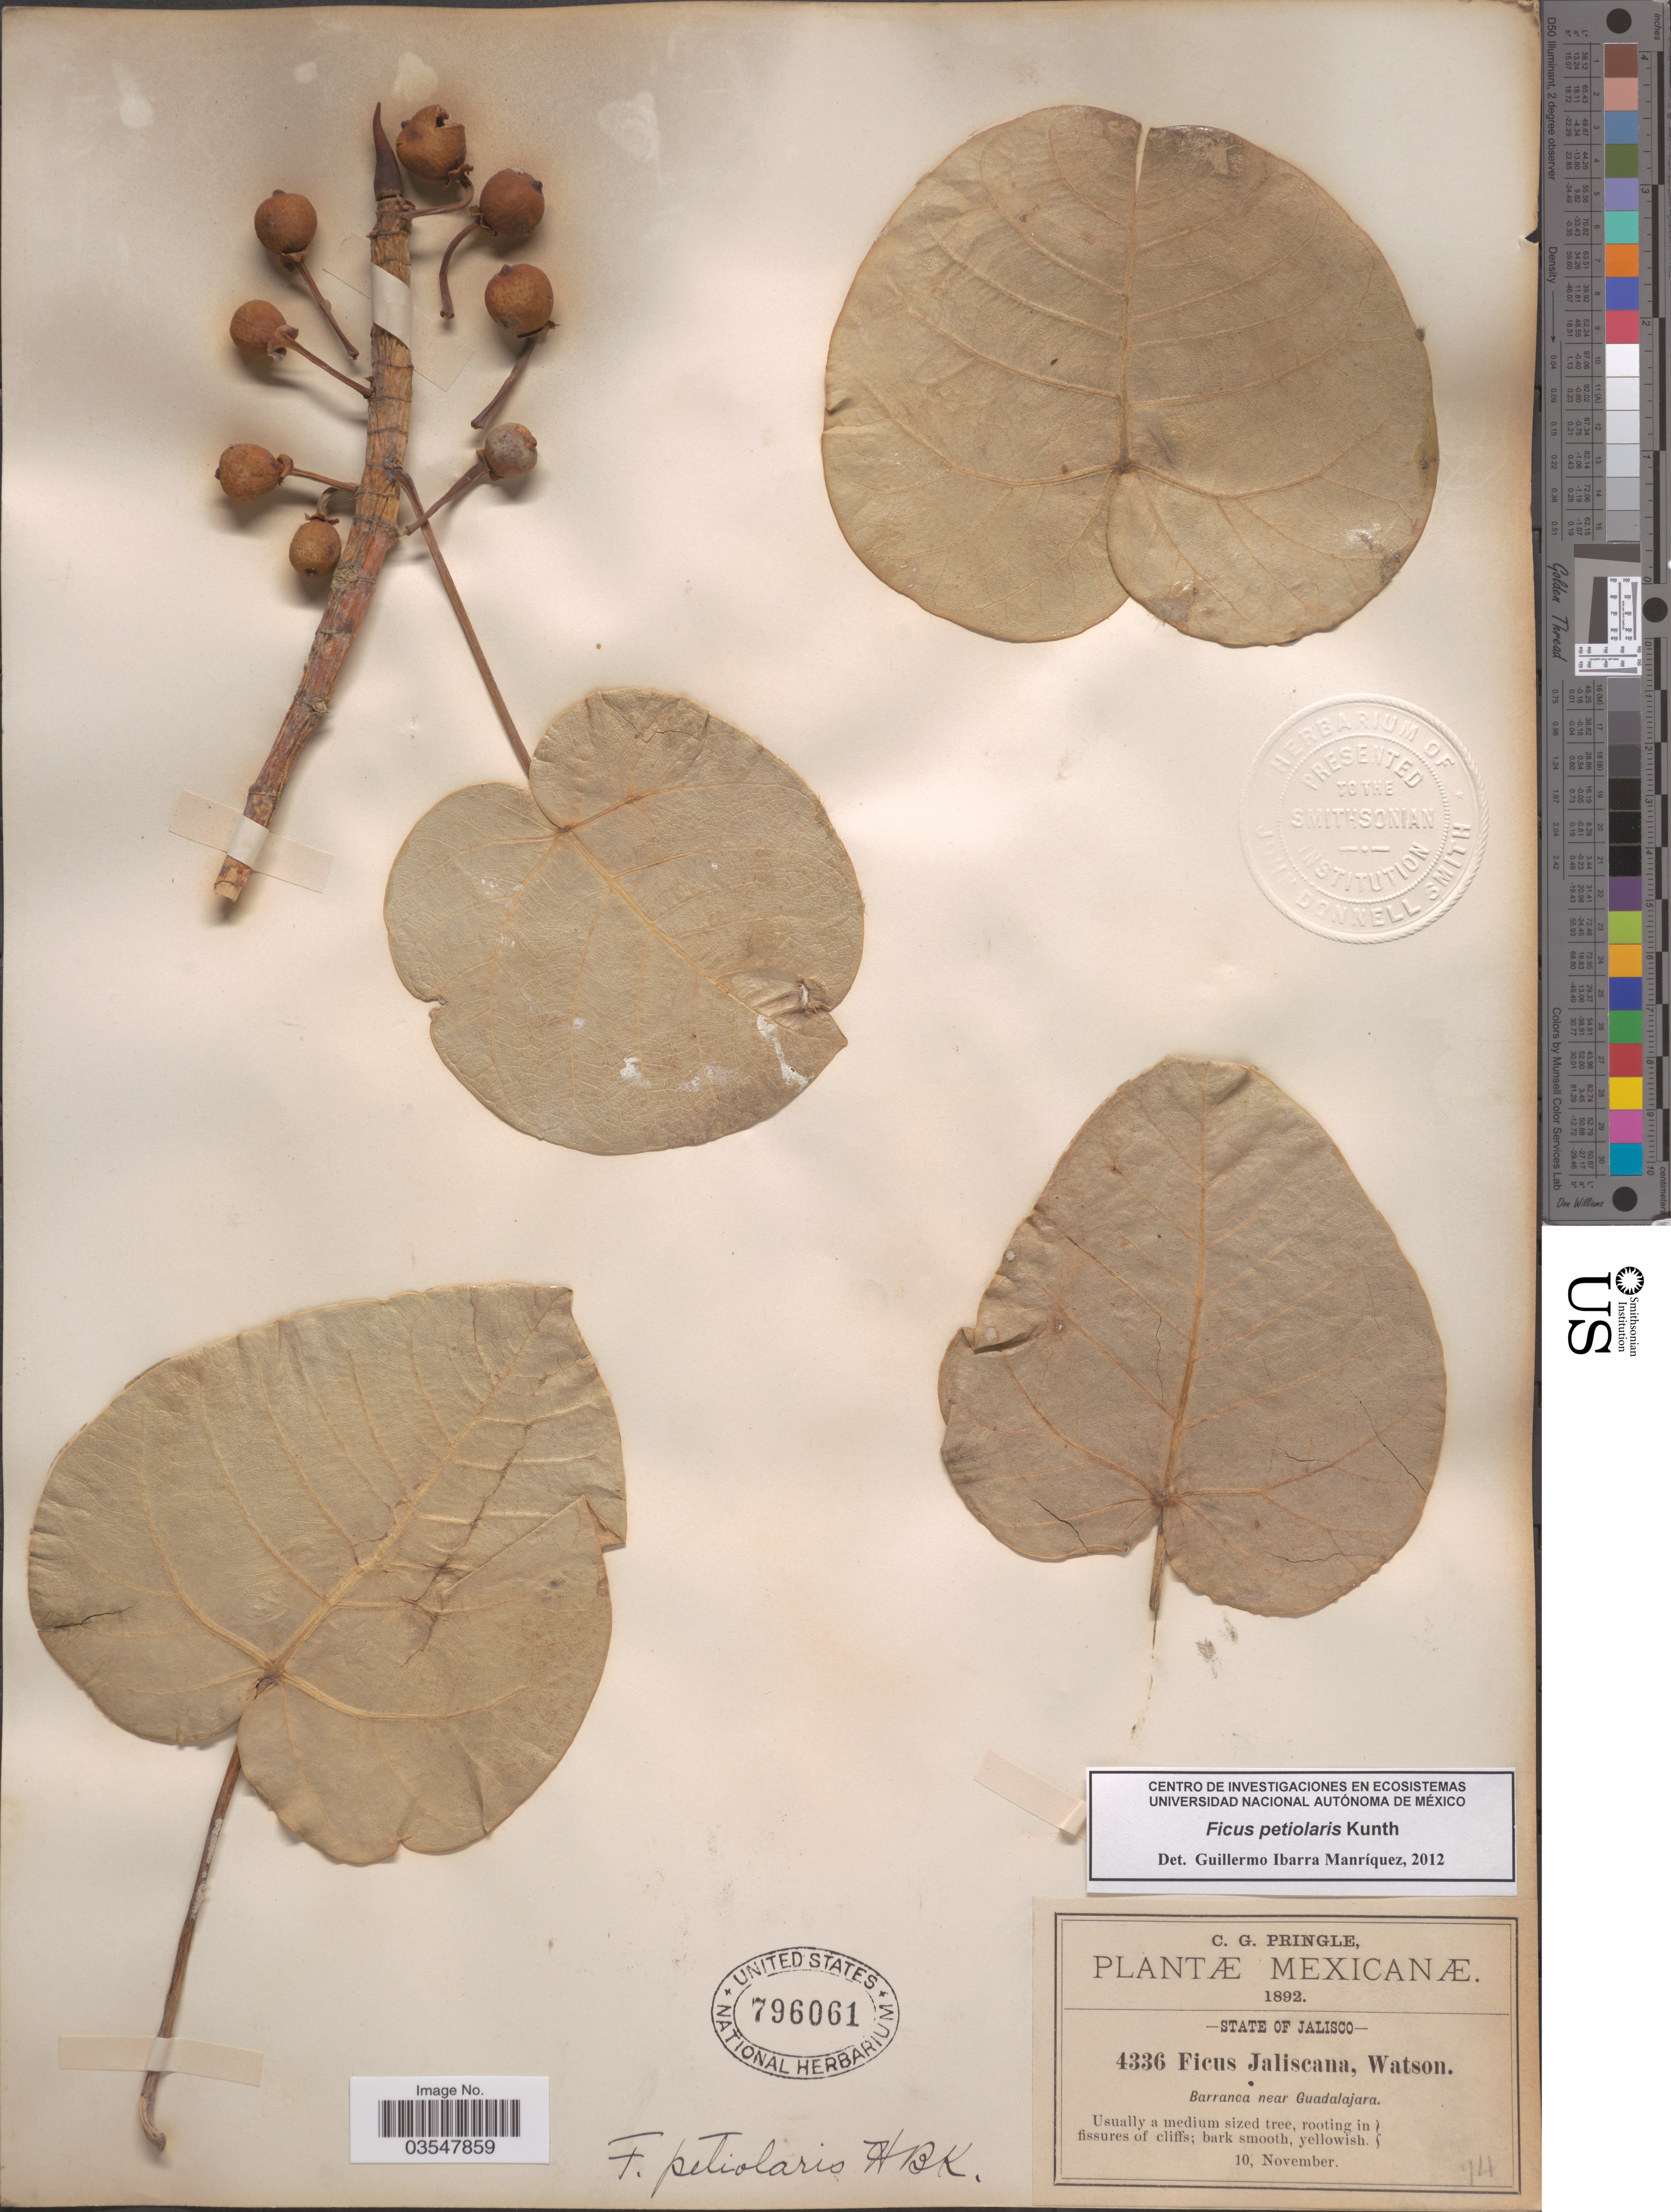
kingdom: Plantae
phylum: Tracheophyta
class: Magnoliopsida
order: Rosales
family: Moraceae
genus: Ficus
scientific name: Ficus petiolaris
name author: Kunth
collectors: C. G. Pringle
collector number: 4336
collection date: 1892-11-10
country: Mexico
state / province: Jalisco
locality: Barranca near Guadalajara.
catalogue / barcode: US 796061